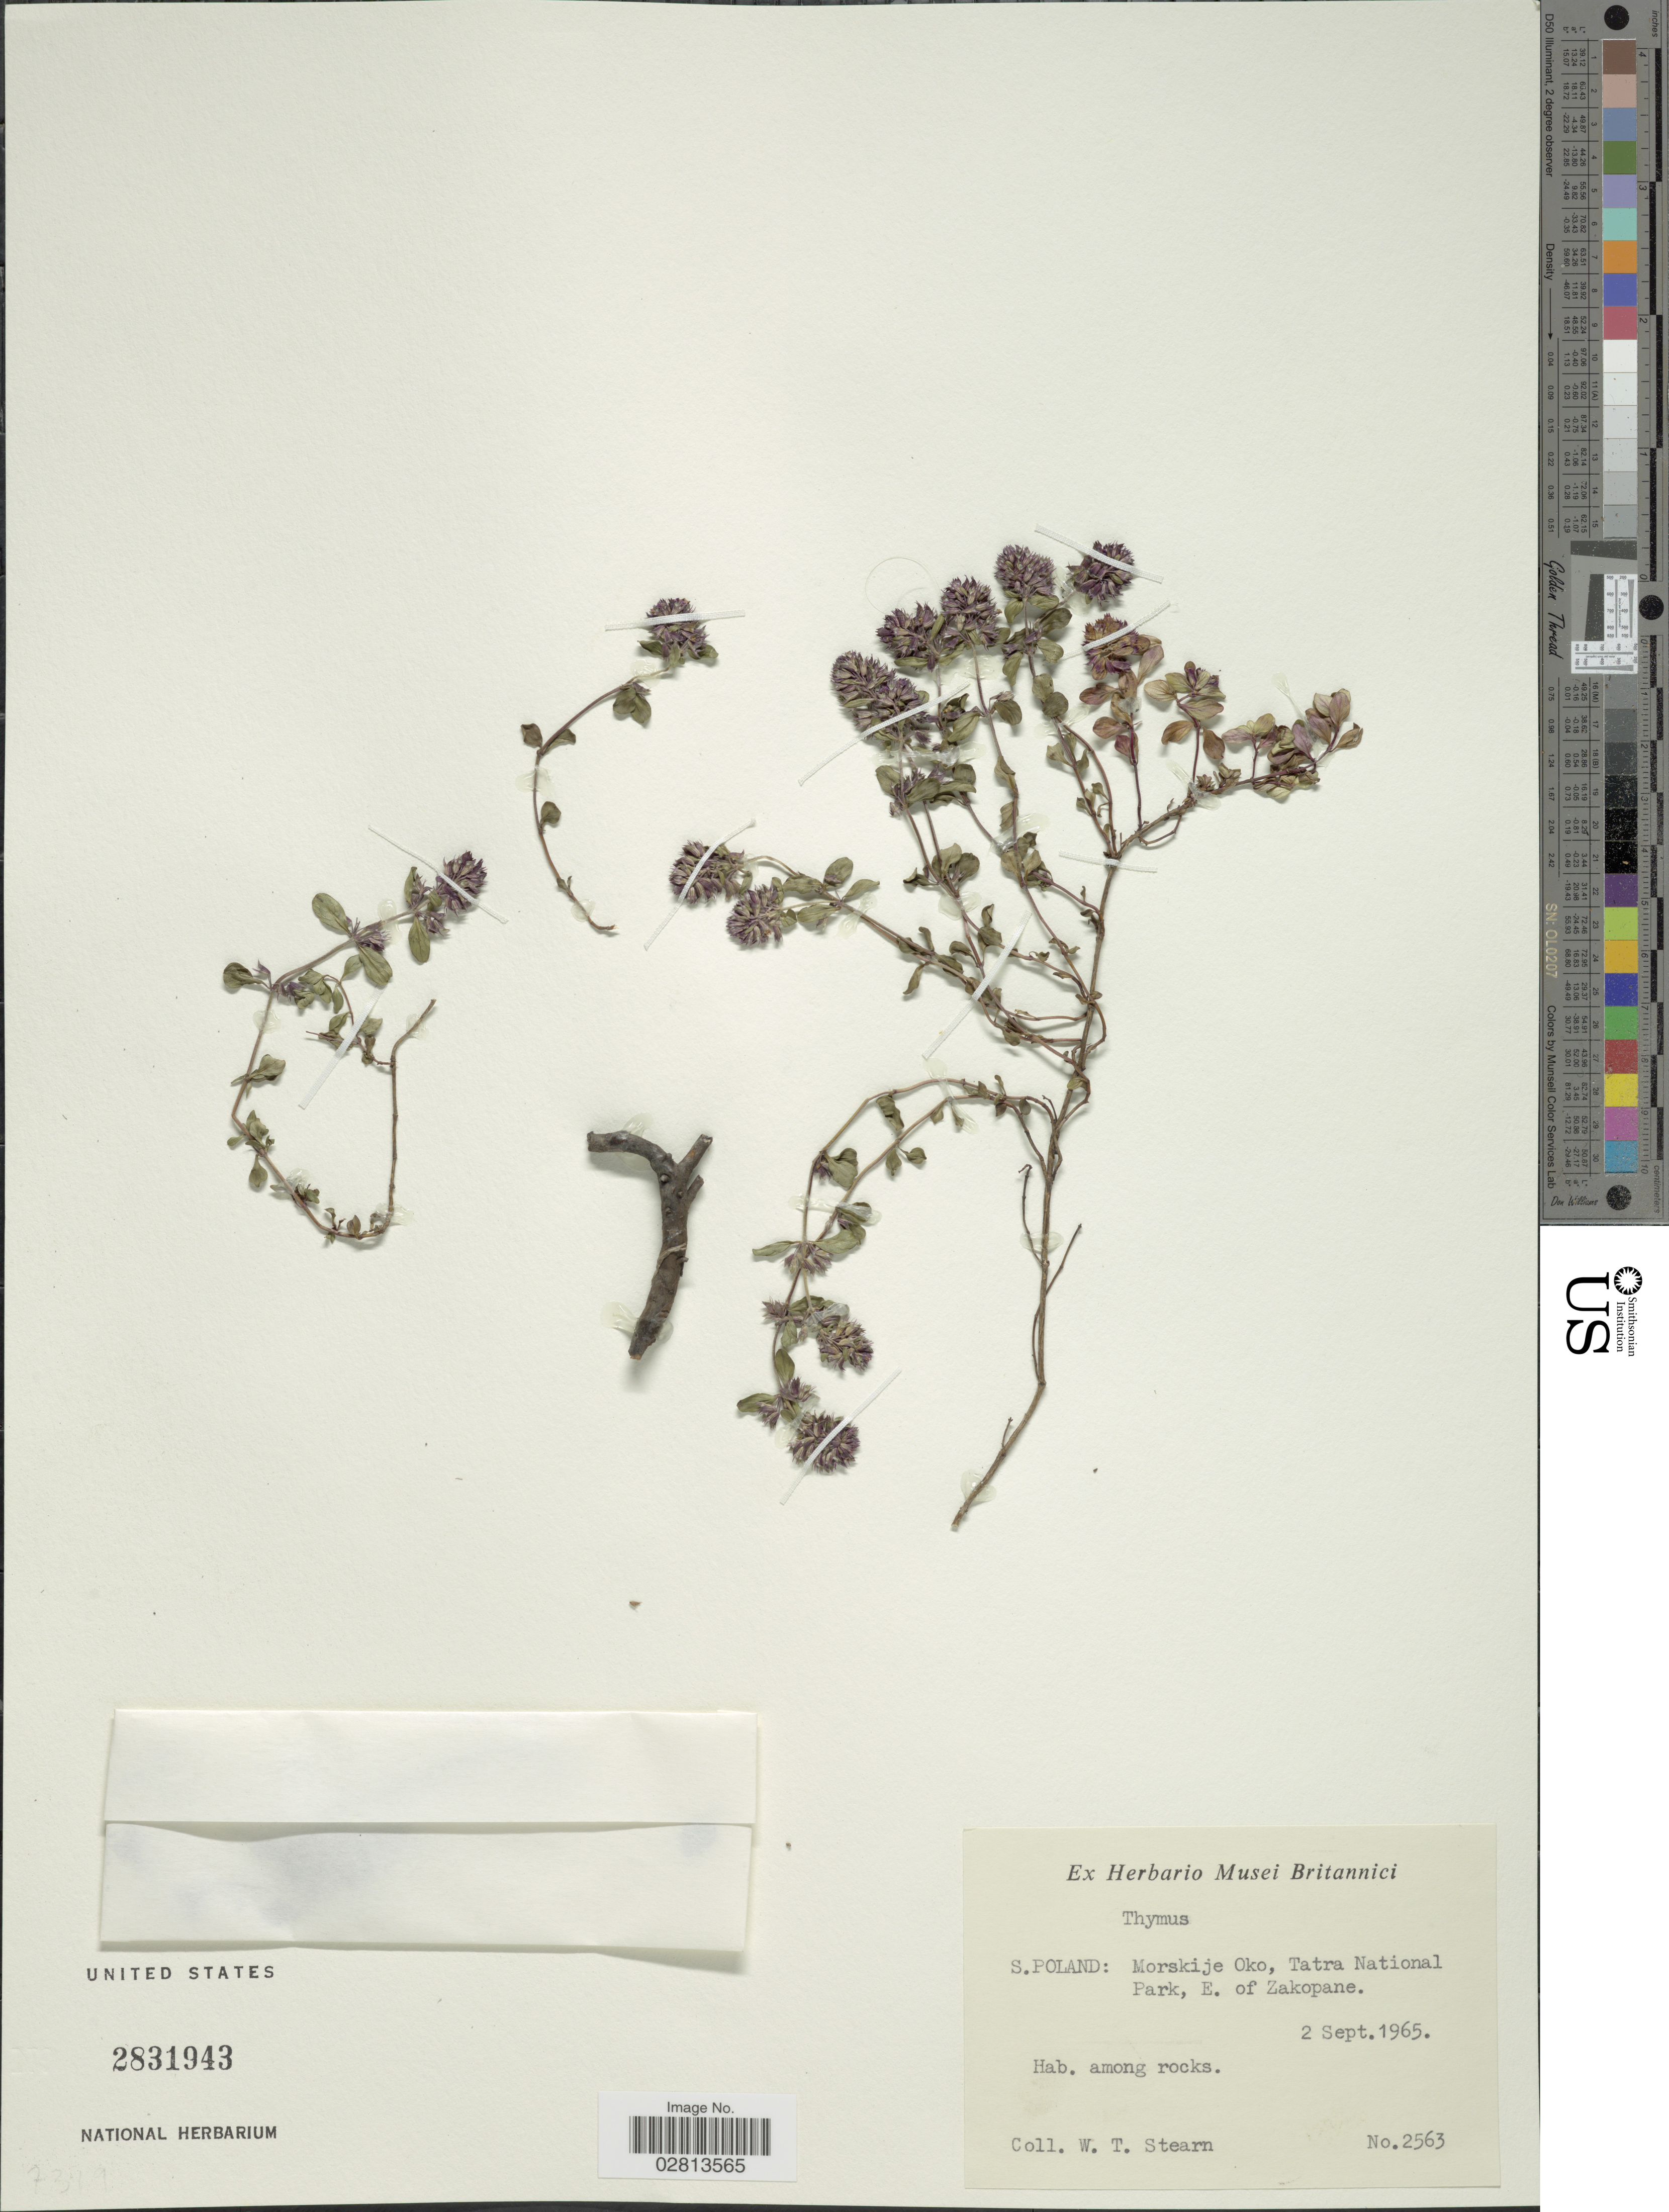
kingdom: Plantae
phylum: Tracheophyta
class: Magnoliopsida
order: Lamiales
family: Lamiaceae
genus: Thymus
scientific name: Thymus sp.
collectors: W. T. Stearn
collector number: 2563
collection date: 1965-09-02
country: Poland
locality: S.Poland: Morskije Oko, Tatra National Park, E. of Zakopane.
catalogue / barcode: US 2831943